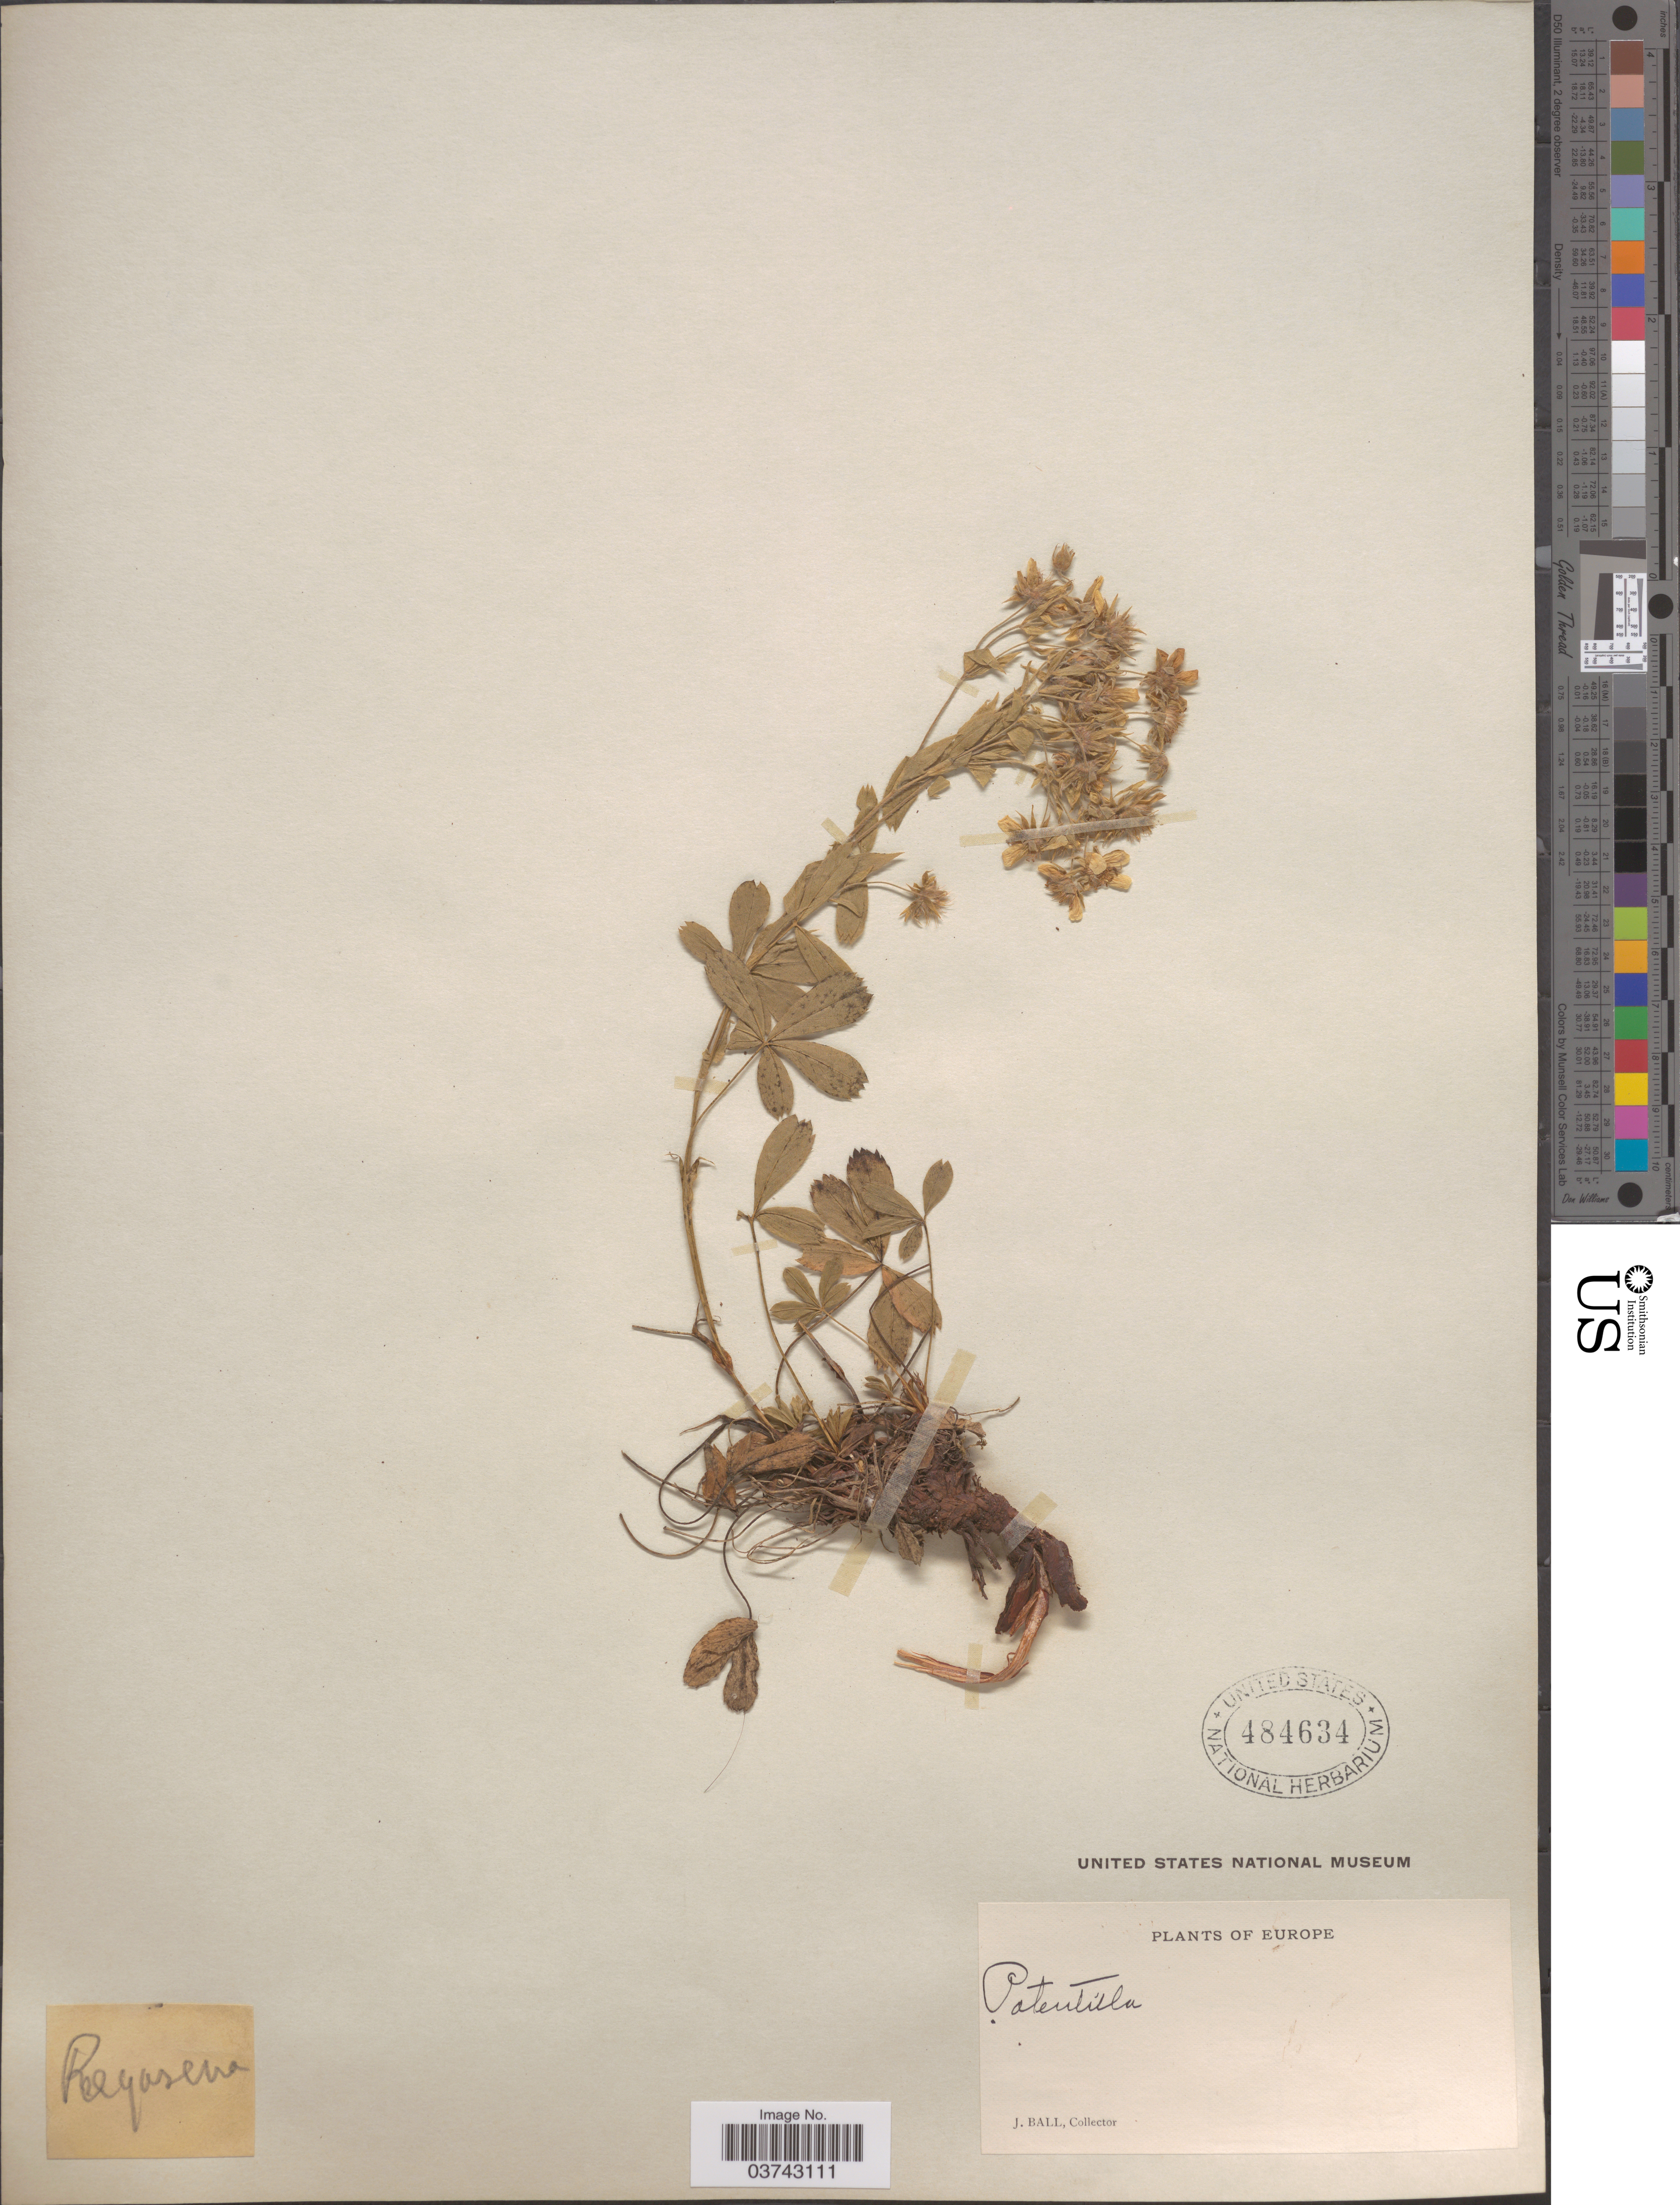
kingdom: Plantae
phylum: Tracheophyta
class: Magnoliopsida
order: Rosales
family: Rosaceae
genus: Potentilla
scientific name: Potentilla sp.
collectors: J. Ball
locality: Europe.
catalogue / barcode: US 484634